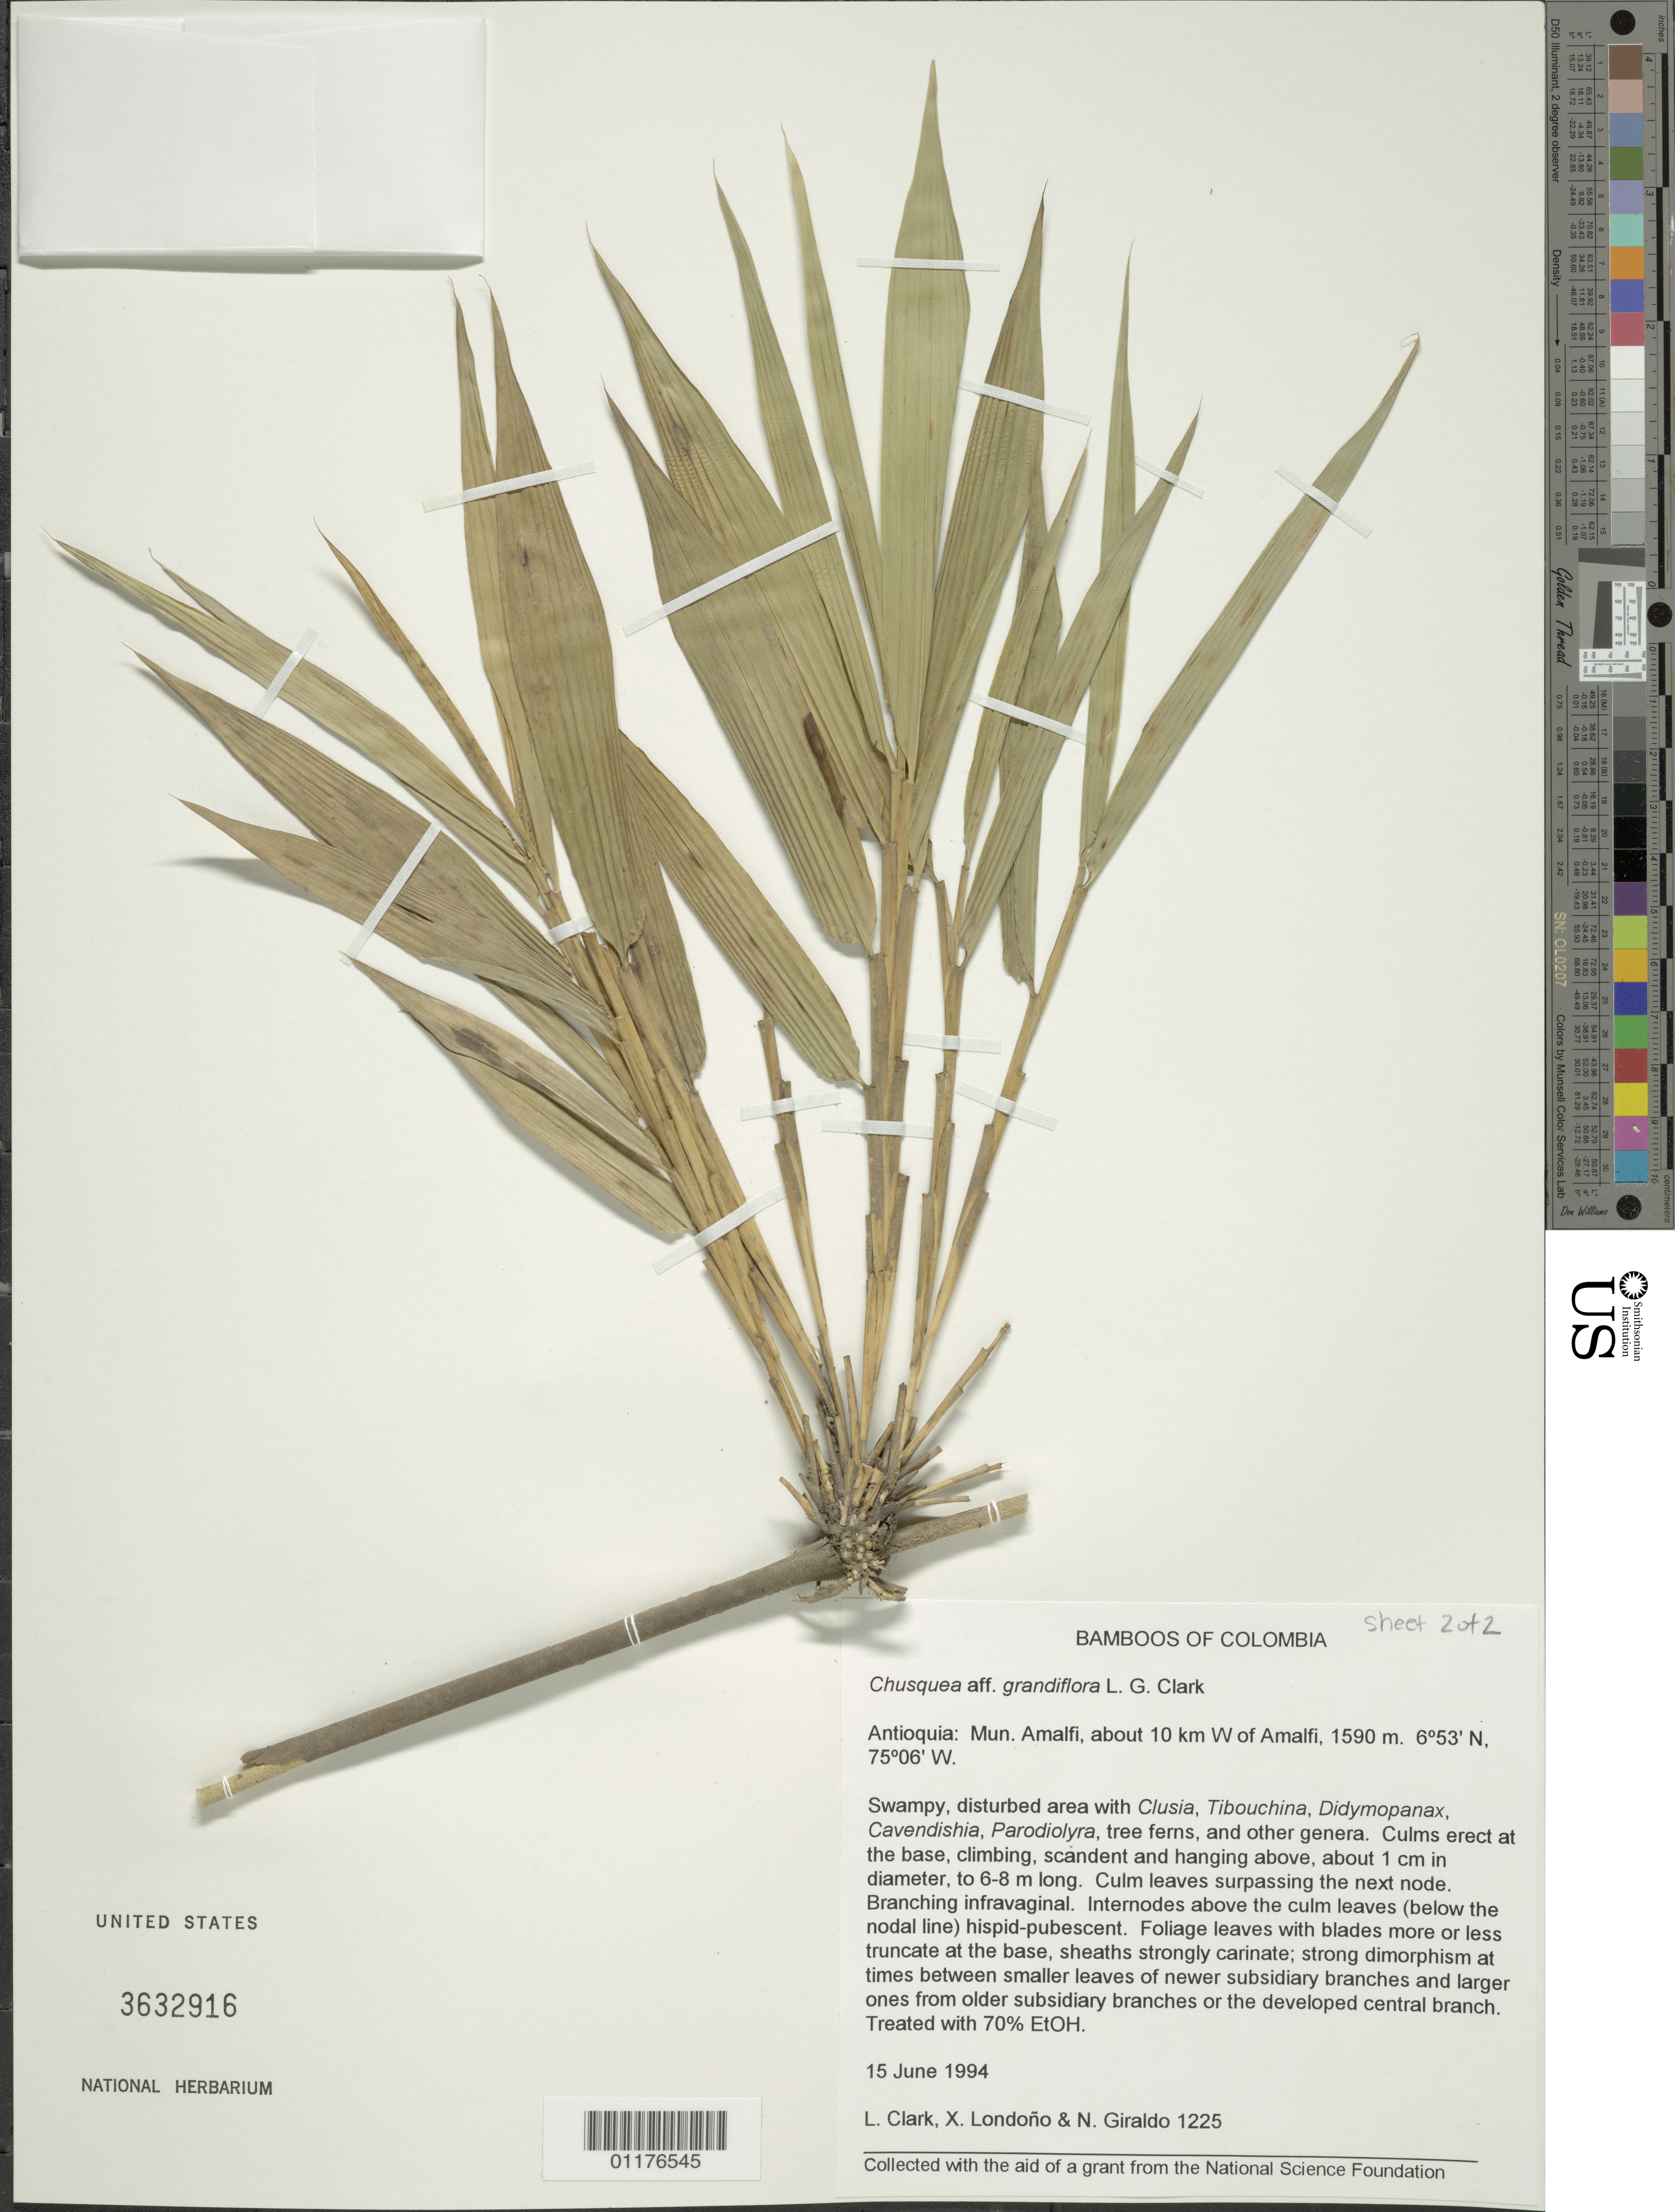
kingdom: Plantae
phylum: Tracheophyta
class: Liliopsida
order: Poales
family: Poaceae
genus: Chusquea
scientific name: Chusquea grandiflora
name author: L.G. Clark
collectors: L. G. Clark, X. Londoño & N. Giraldo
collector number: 1225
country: Colombia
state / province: Antioquiá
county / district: Amalfi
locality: W of Amalfi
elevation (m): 1590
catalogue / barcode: US 3632916